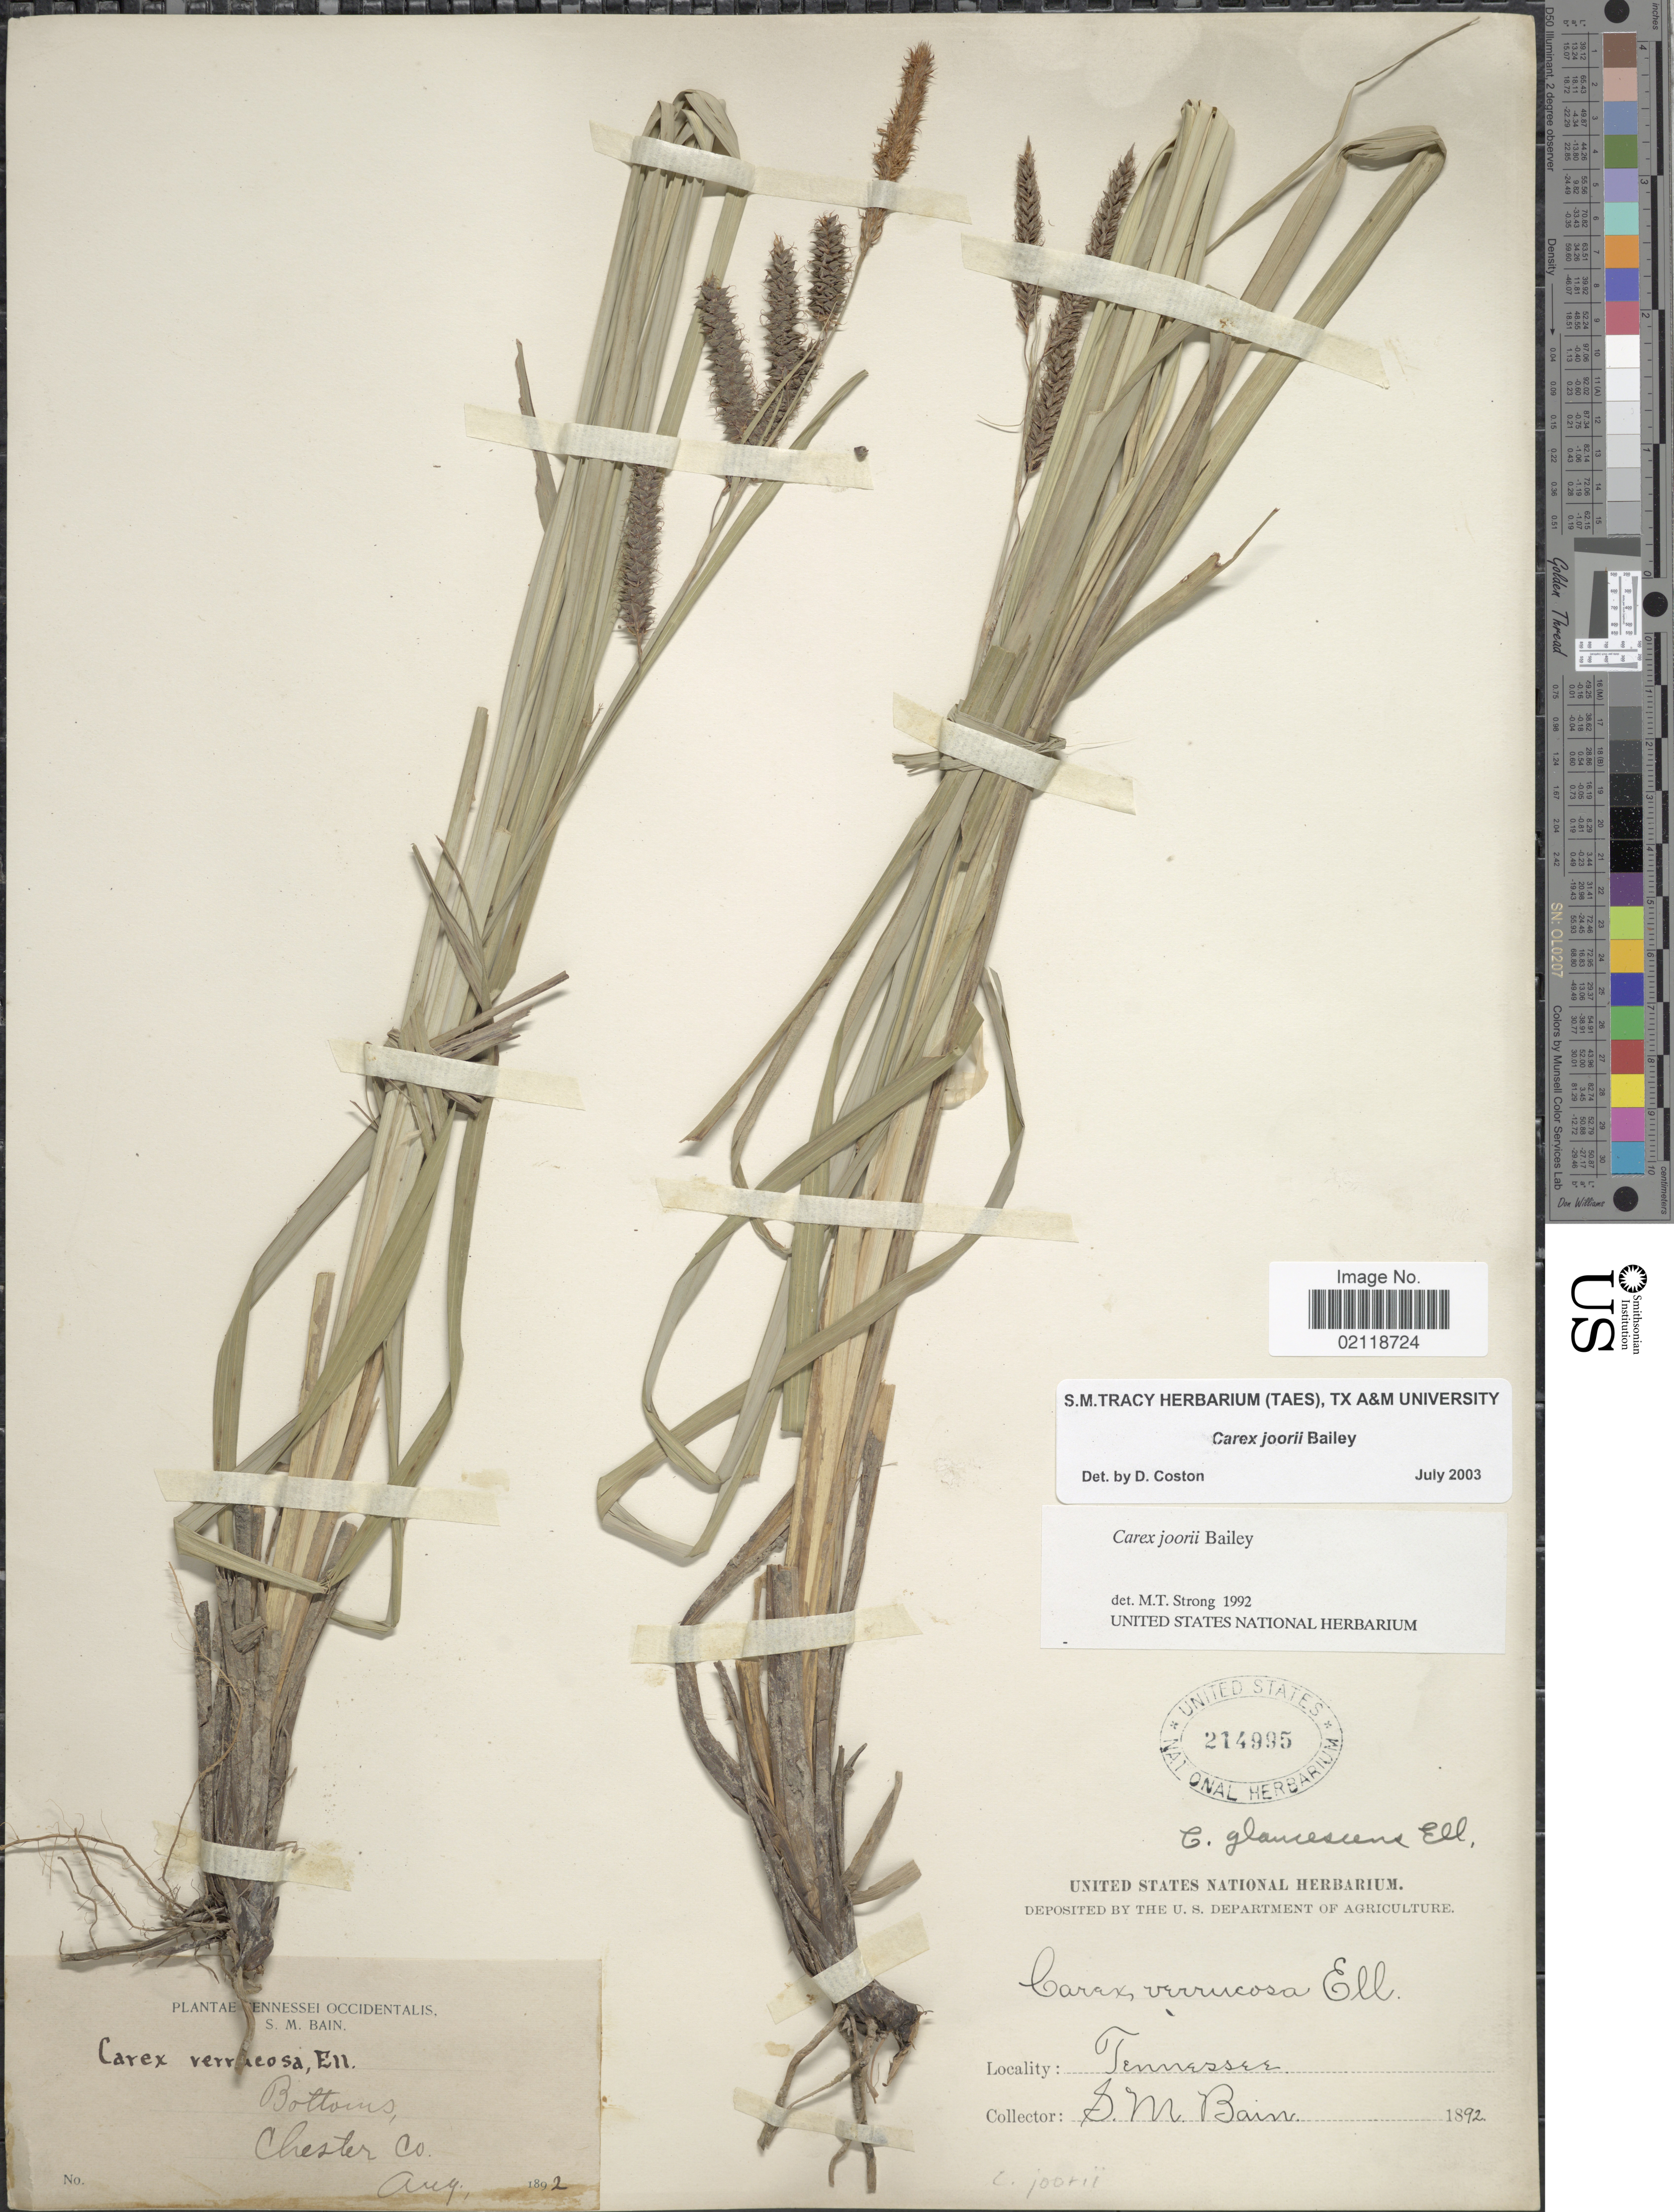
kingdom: Plantae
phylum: Tracheophyta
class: Liliopsida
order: Poales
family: Cyperaceae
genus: Carex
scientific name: Carex joorii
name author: L.H. Bailey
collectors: S. M. Bain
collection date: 1892-08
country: United States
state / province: Tennessee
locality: Tennessei occidentalis, Chester Co., bottoms.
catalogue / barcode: US 214995